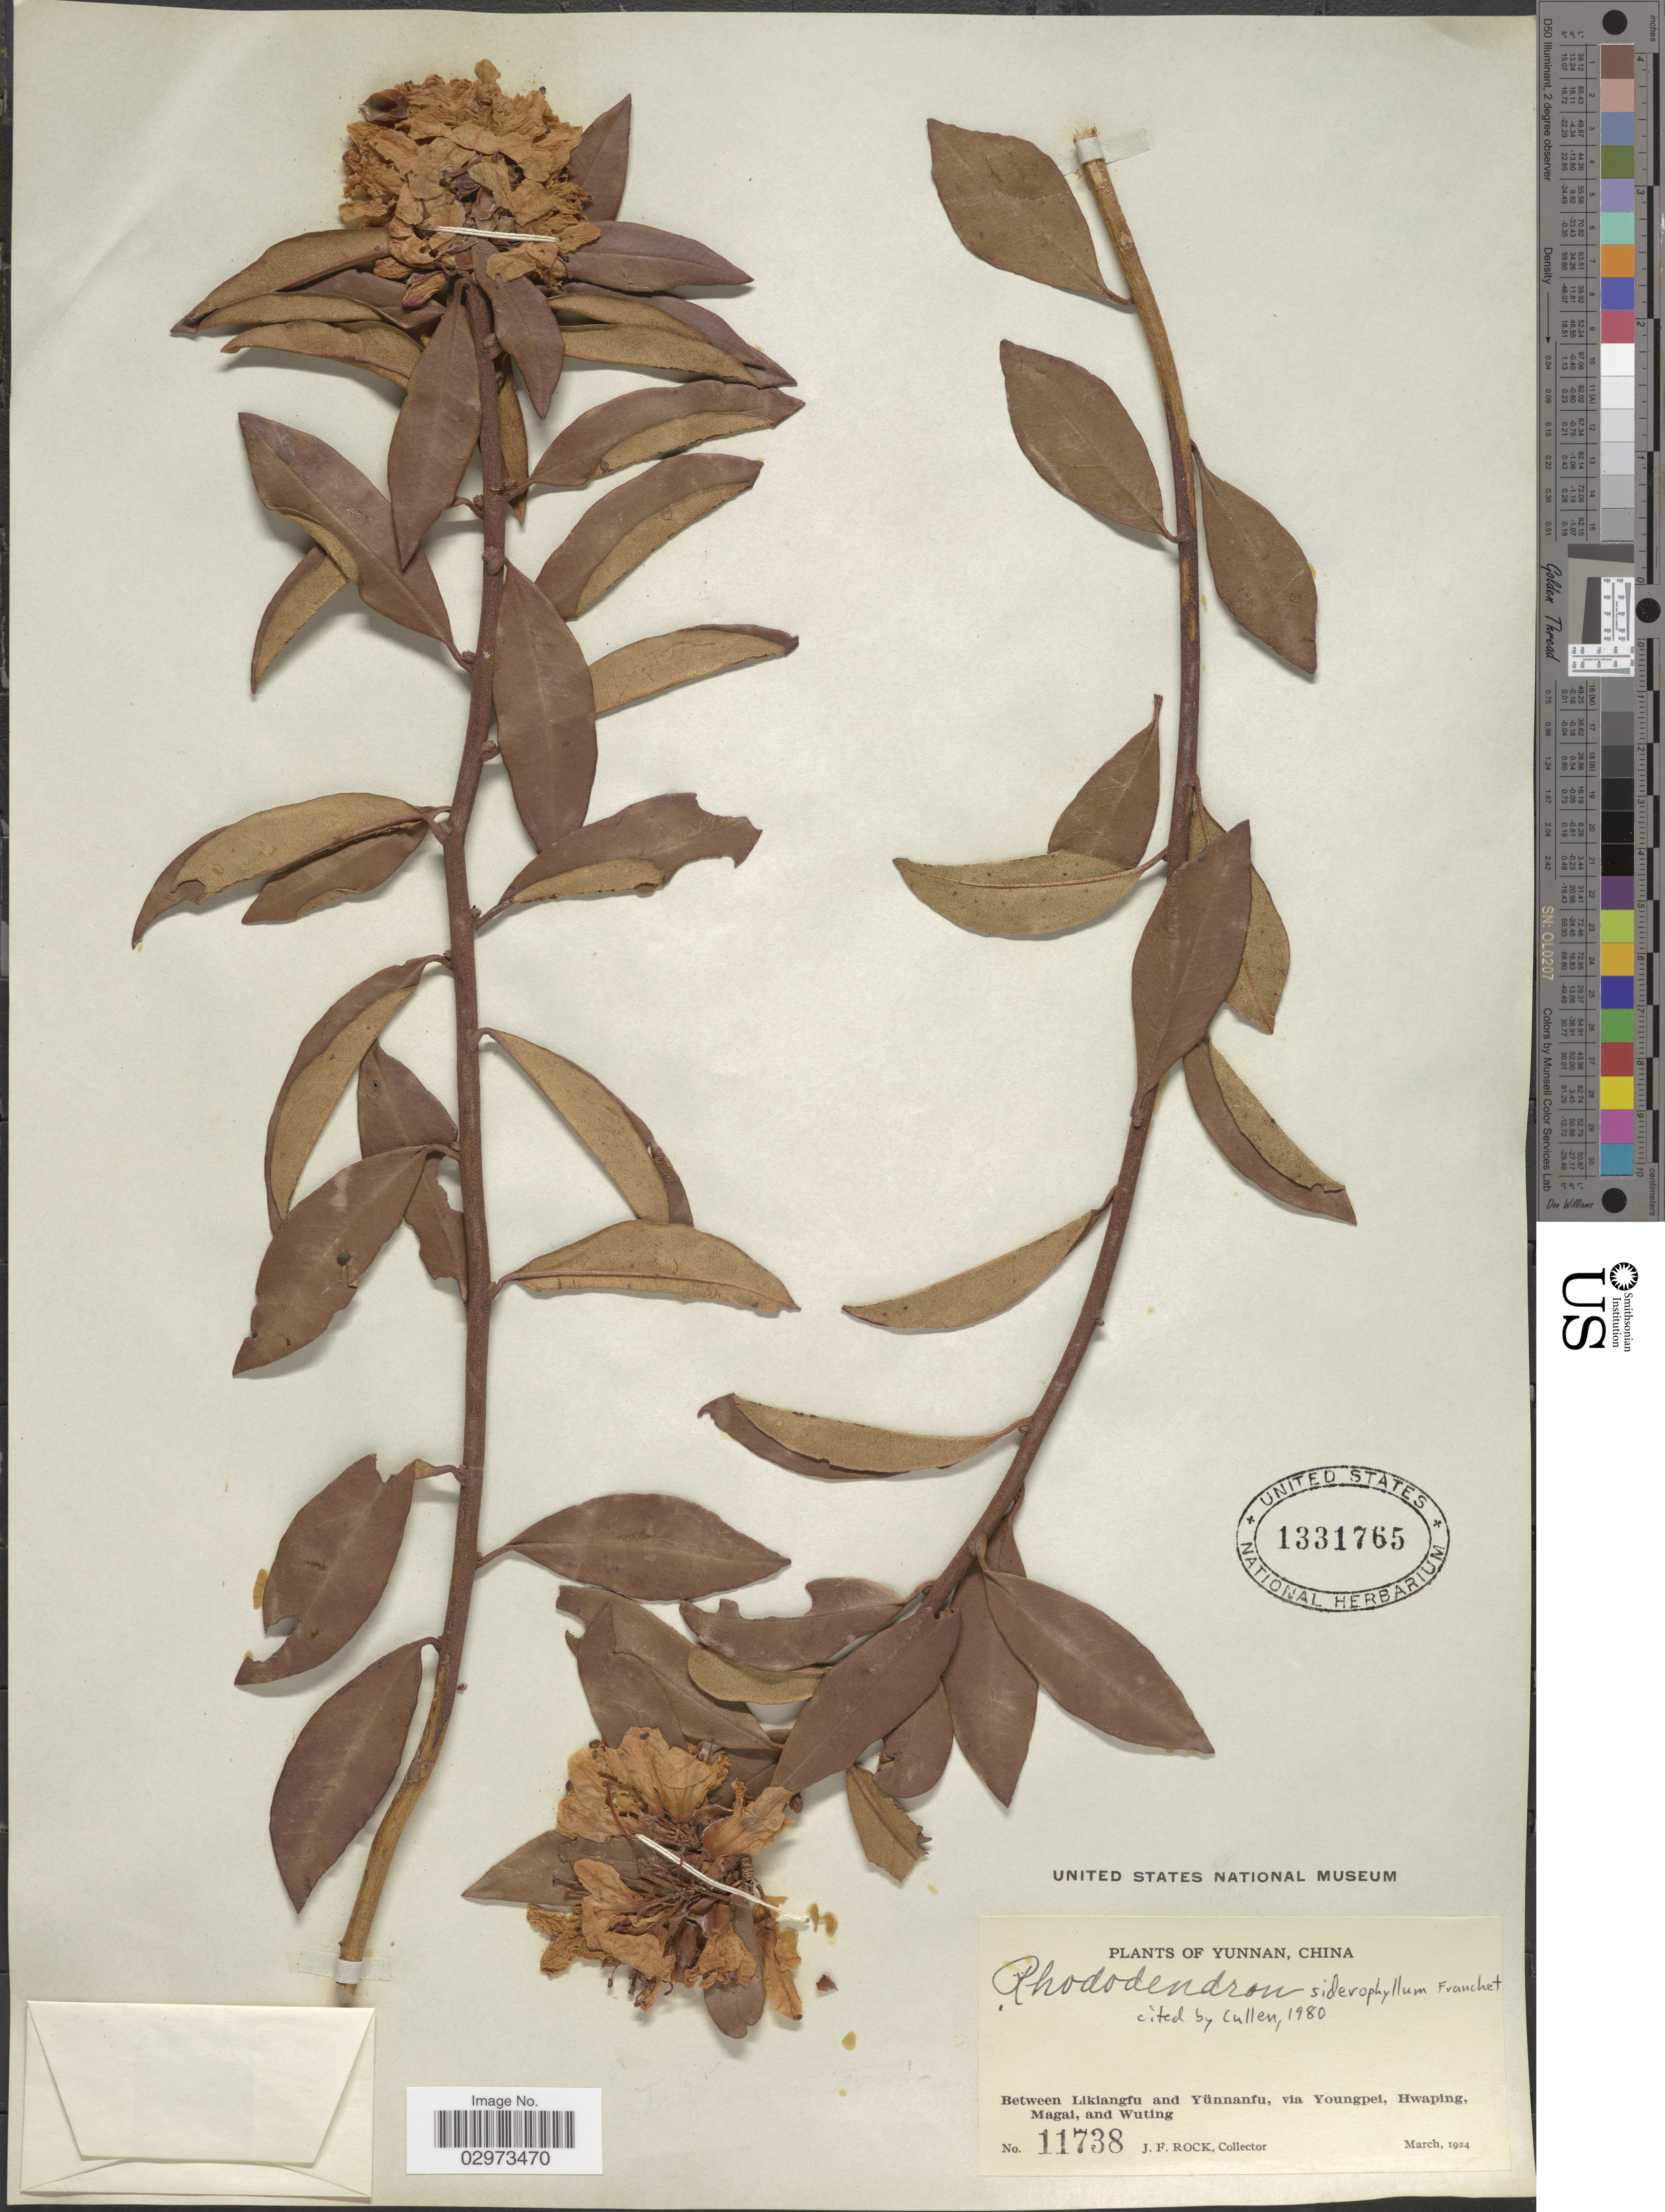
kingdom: Plantae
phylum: Tracheophyta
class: Magnoliopsida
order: Ericales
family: Ericaceae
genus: Rhododendron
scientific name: Rhododendron siderophyllum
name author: Franch.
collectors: J. Rock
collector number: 11738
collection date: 1924-03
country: China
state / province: Yunnan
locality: Between Likiangfu and Yünnanfu, via Youngpei, Hwaping, Magai, and Wuting.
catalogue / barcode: US 1331765